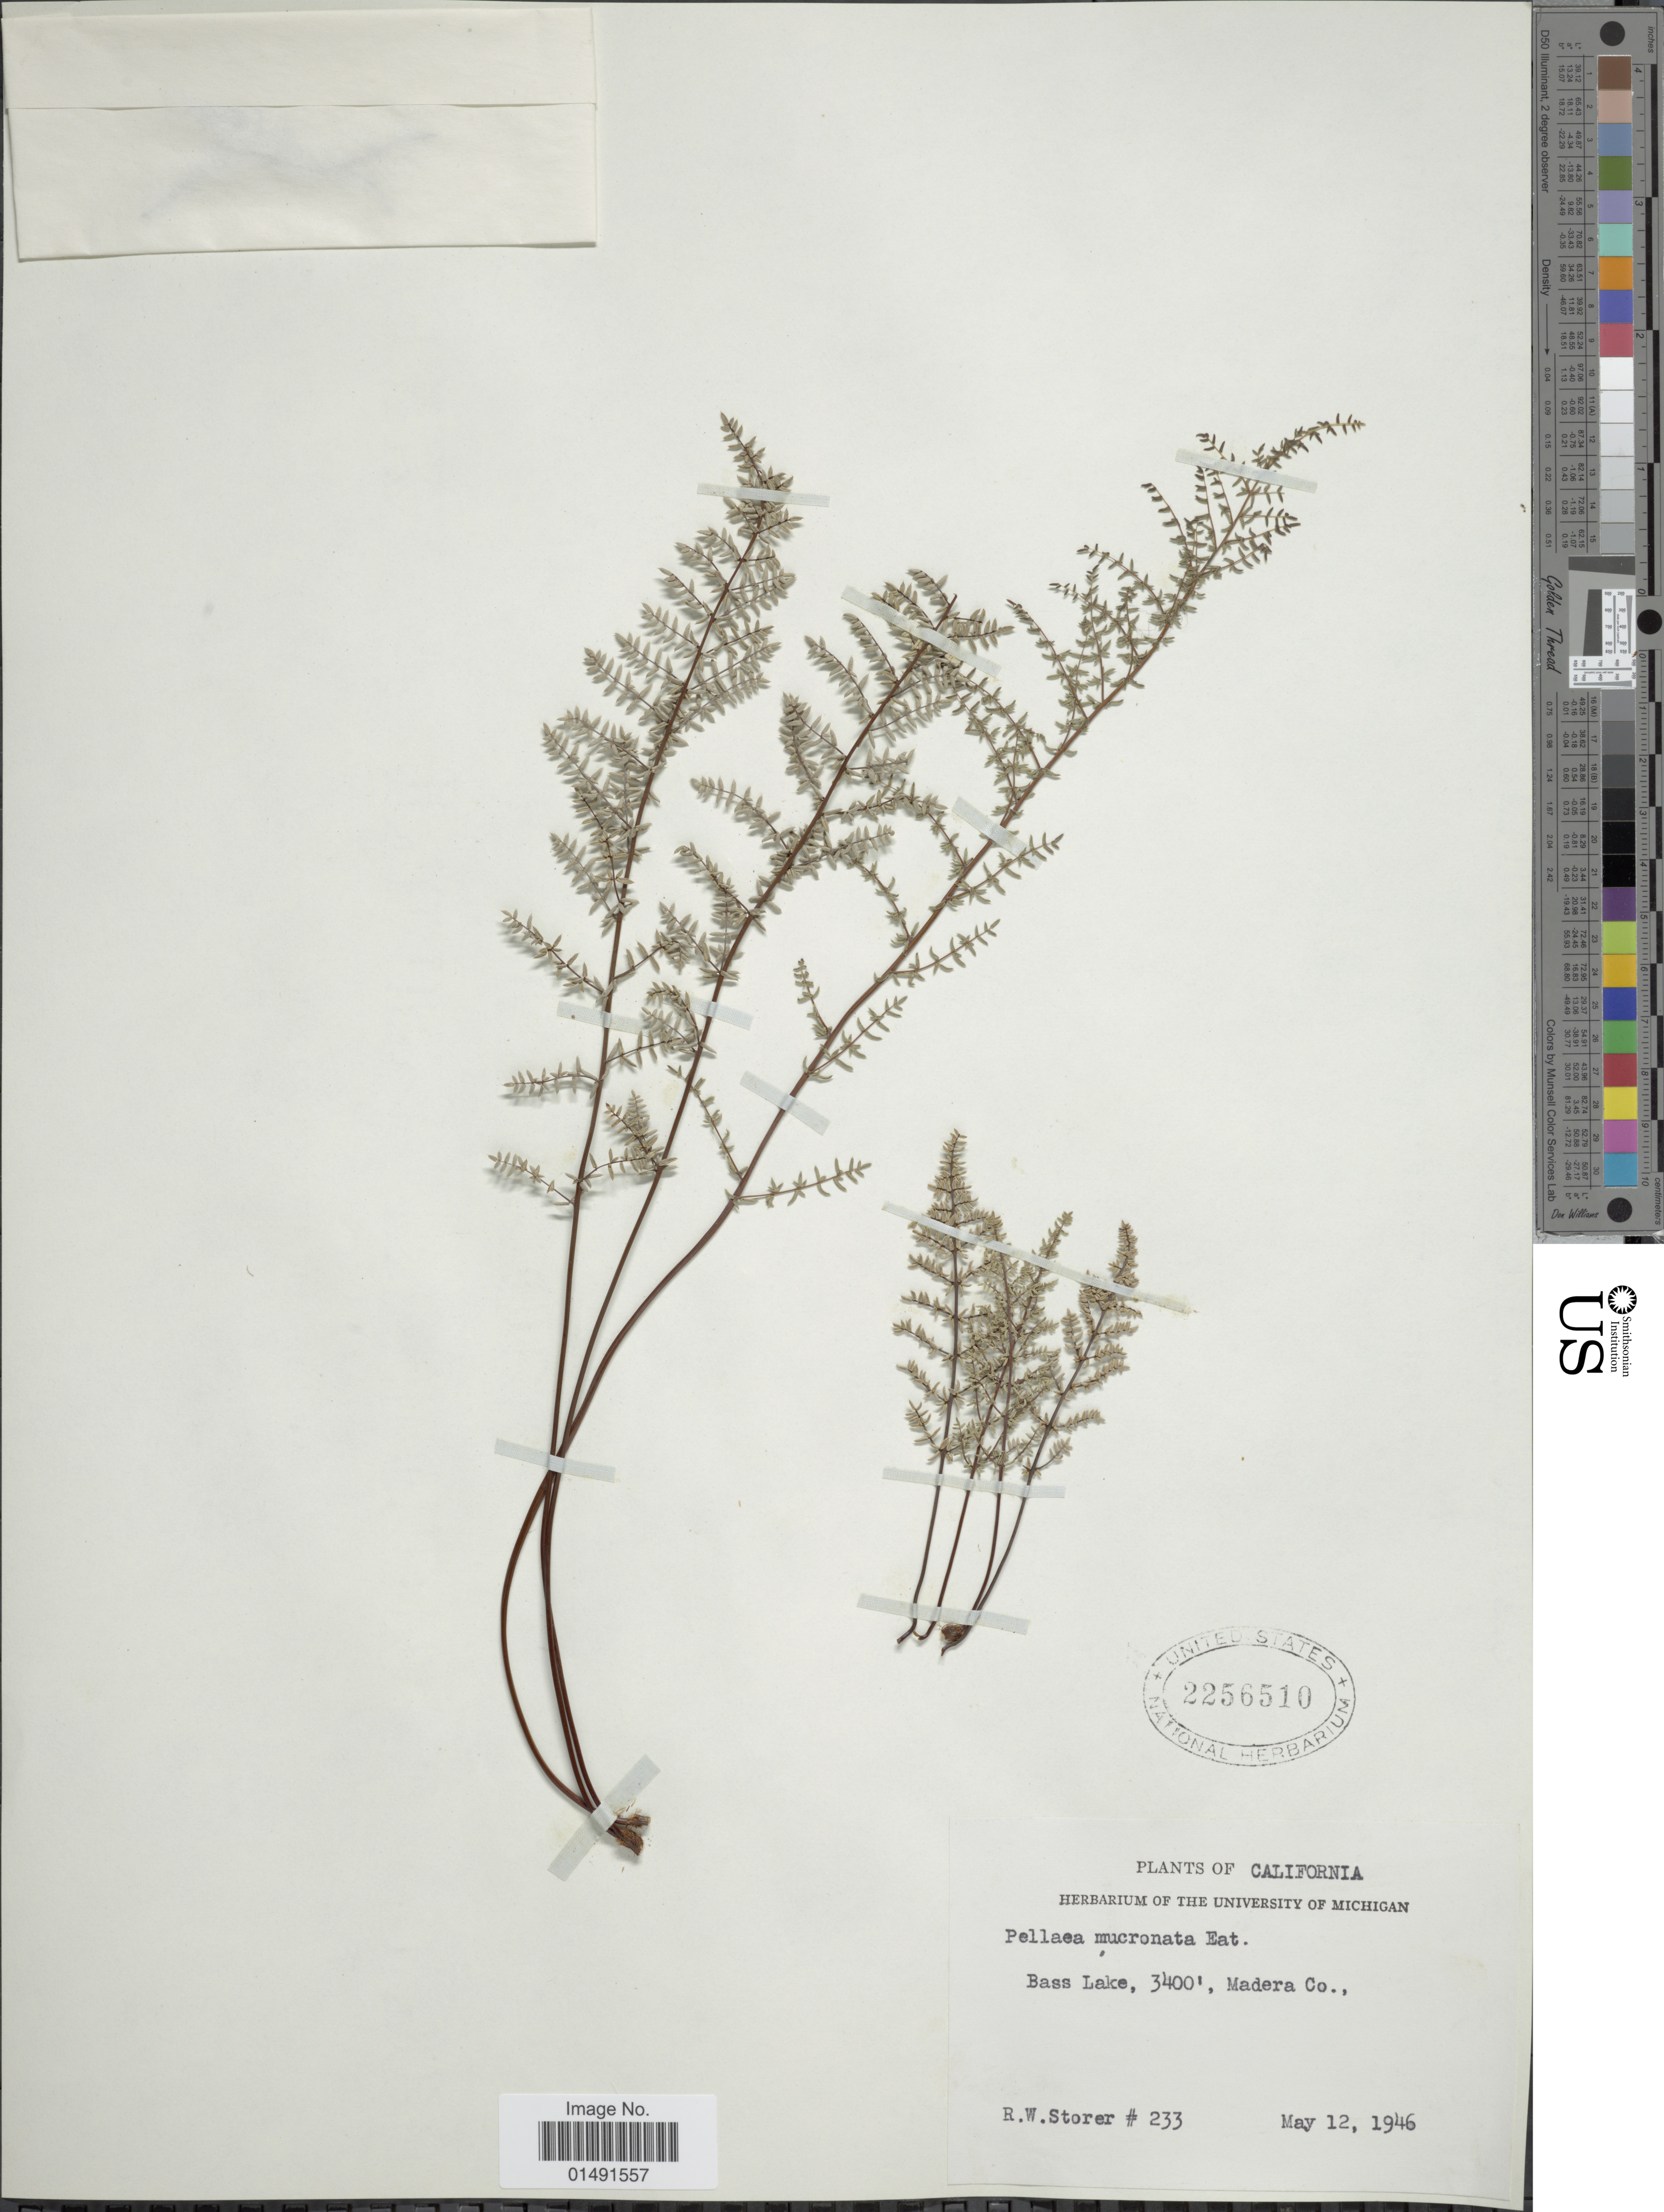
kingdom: Plantae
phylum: Tracheophyta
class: Polypodiopsida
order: Polypodiales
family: Pteridaceae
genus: Pellaea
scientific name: Pellaea mucronata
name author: (D.C. Eaton) D.C. Eaton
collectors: R. Storer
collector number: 233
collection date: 1946-05-12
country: United States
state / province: California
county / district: Madera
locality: Bass Lake, Madera Co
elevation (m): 1036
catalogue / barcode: US 2256510